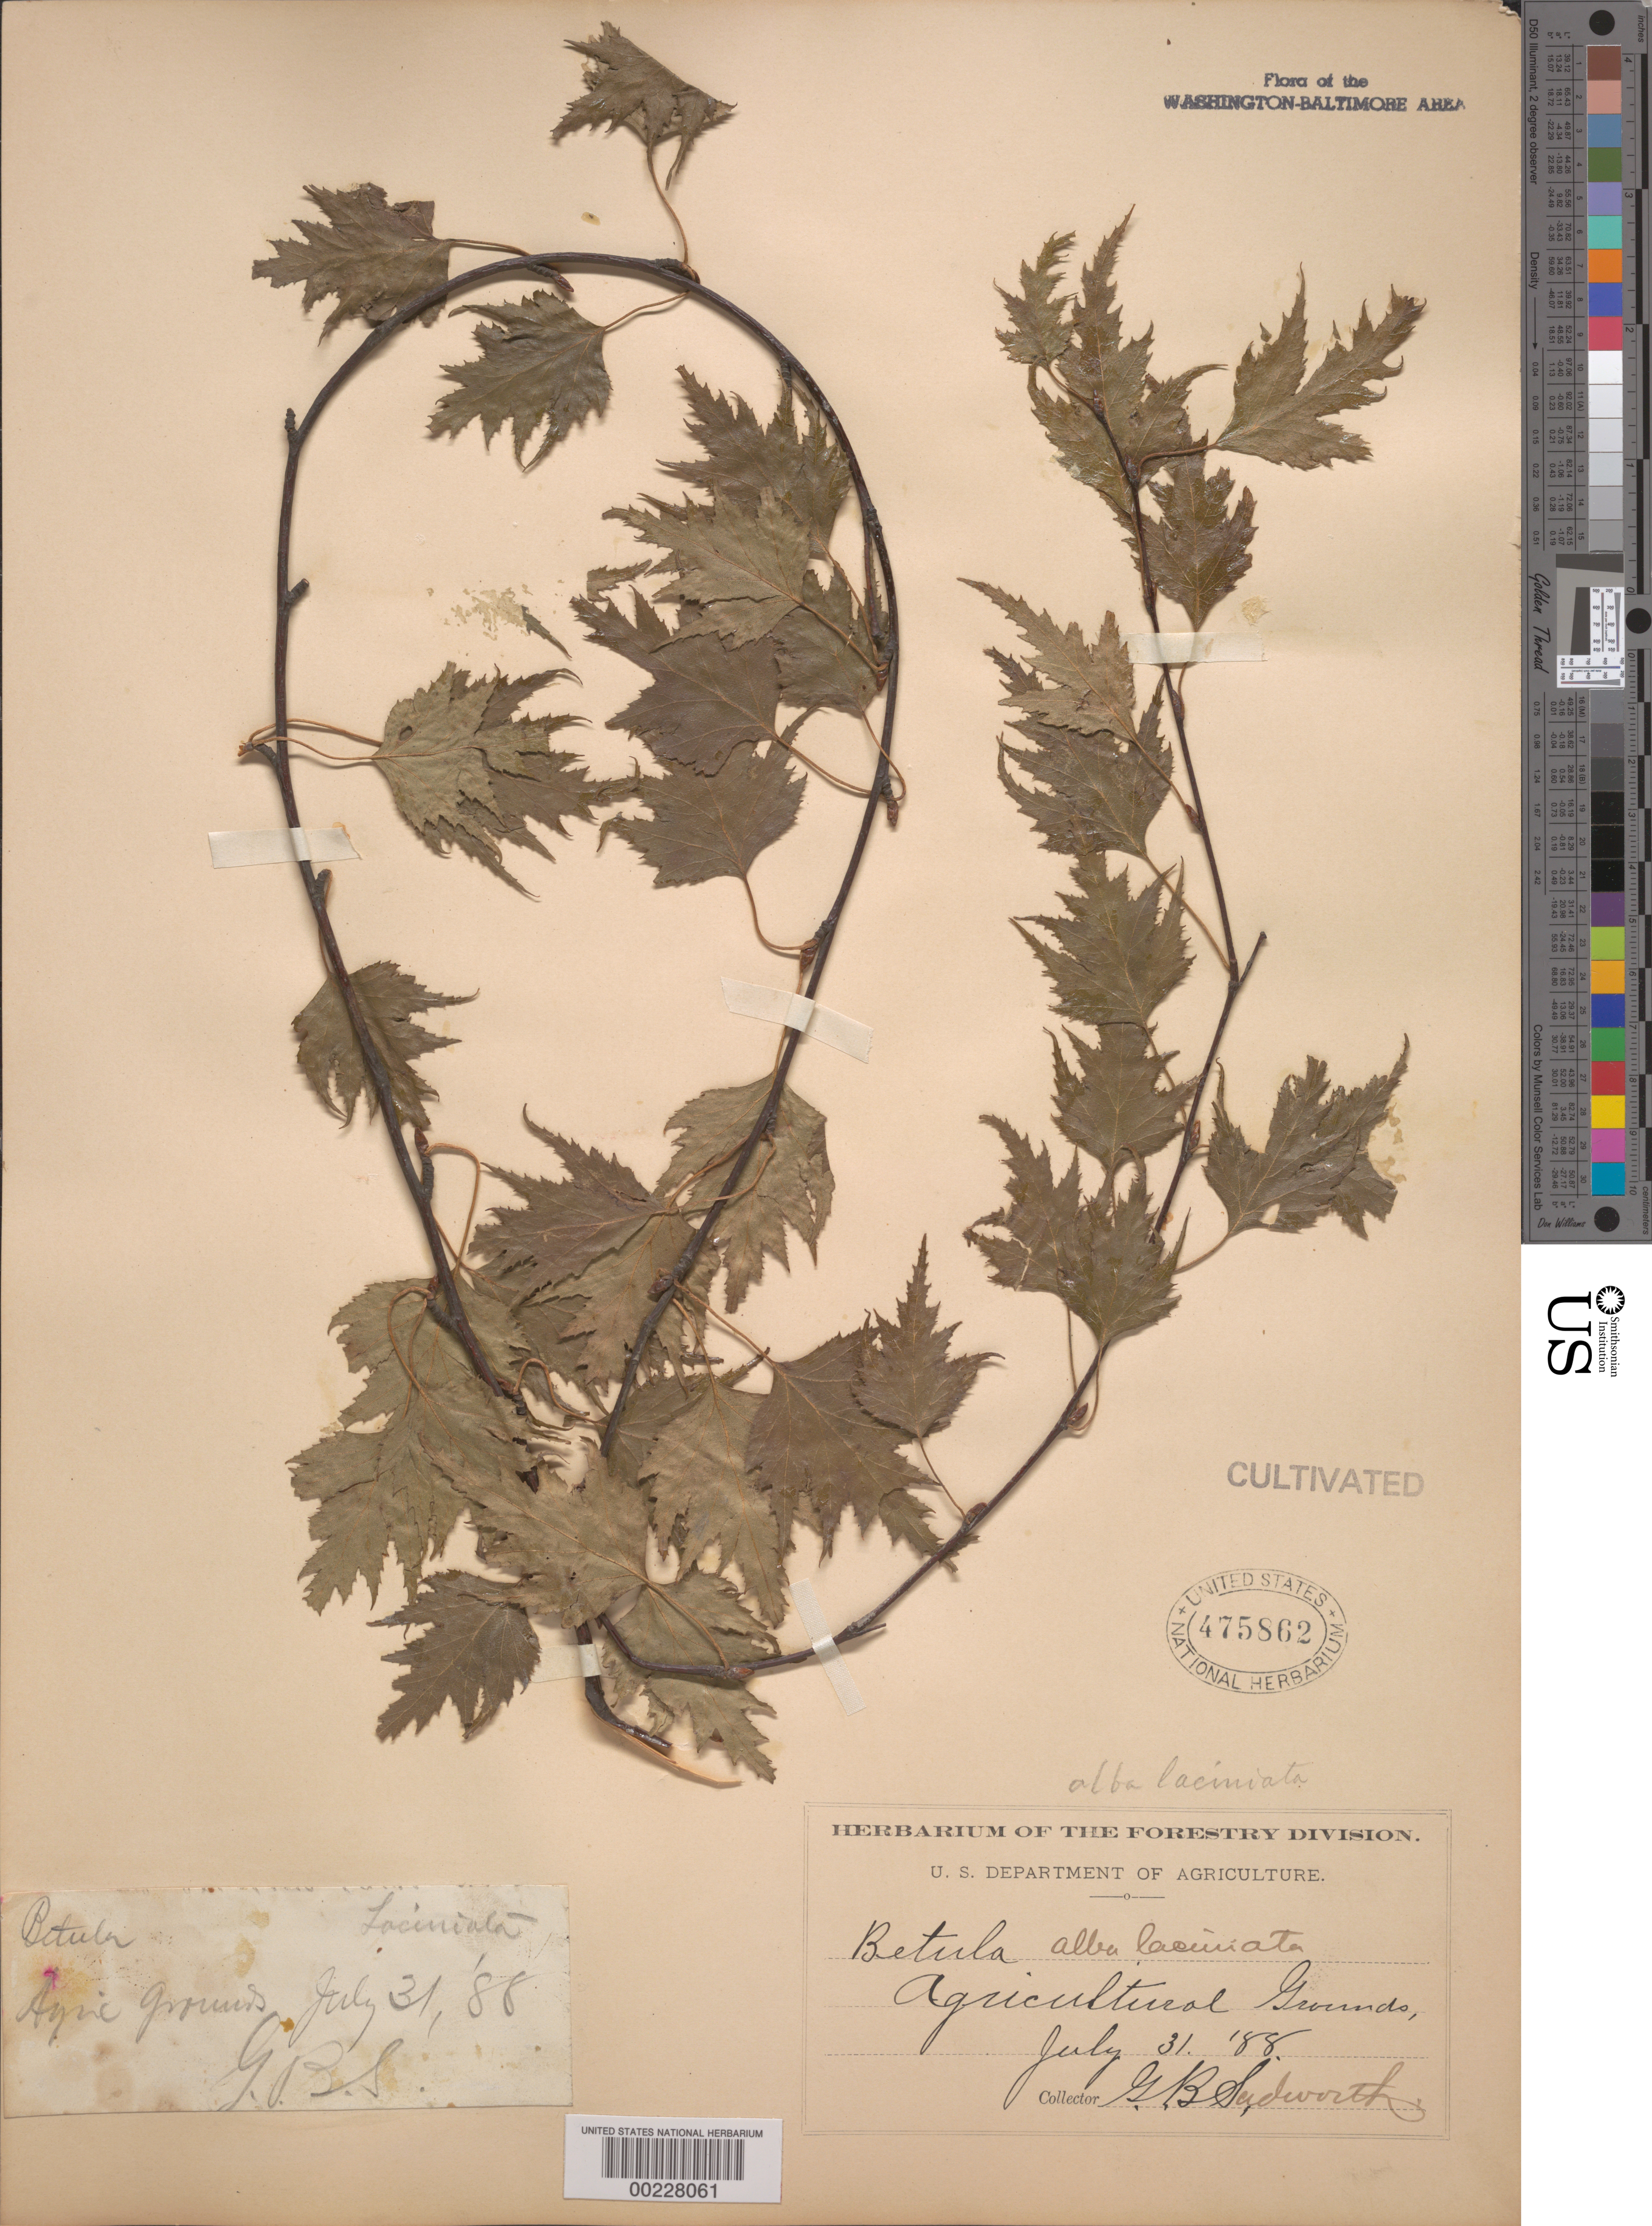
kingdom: Plantae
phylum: Tracheophyta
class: Magnoliopsida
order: Fagales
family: Betulaceae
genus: Betula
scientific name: Betula alba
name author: L.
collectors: G. B. Sudworth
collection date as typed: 31 Jul 1888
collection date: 1888-07-31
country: United States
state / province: District of Columbia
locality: Agricultural grounds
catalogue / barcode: US 475862